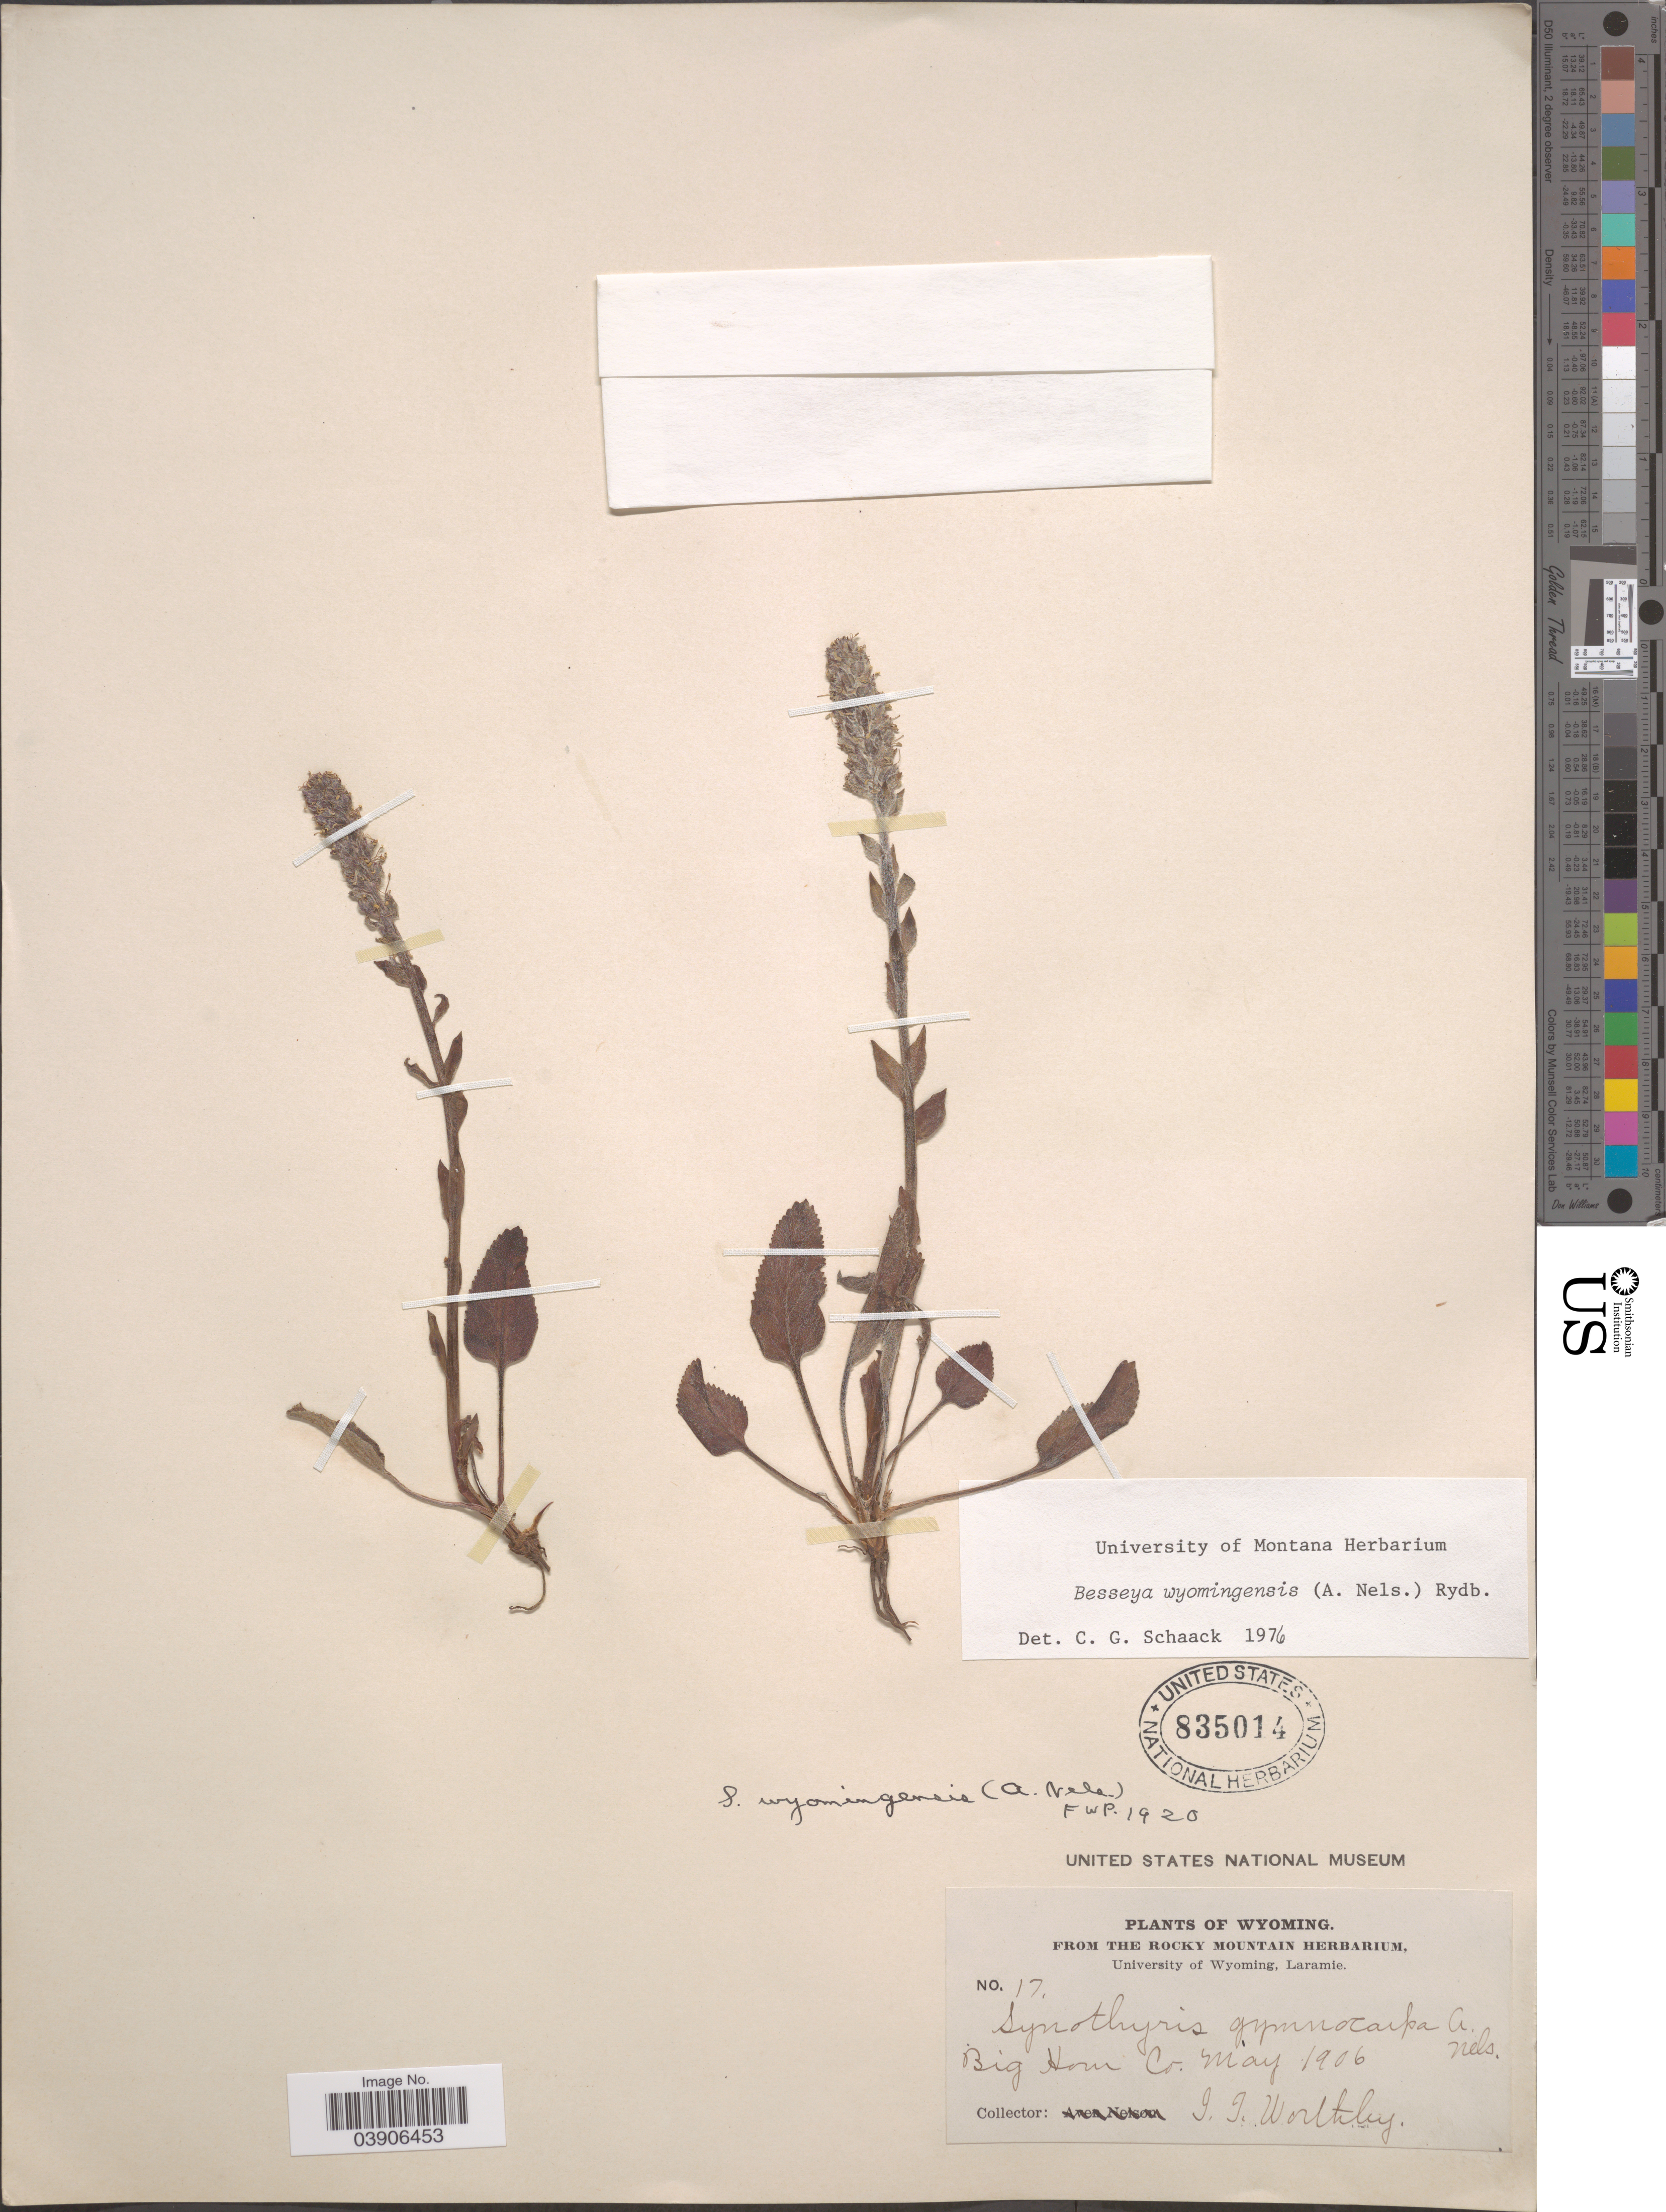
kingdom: Plantae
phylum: Tracheophyta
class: Magnoliopsida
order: Lamiales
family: Plantaginaceae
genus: Synthyris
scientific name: Synthyris wyomingensis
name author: A. Heller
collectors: J. Worthley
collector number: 17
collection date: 1906-05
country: United States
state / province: Wyoming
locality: Big Horn Co.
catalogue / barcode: US 835014